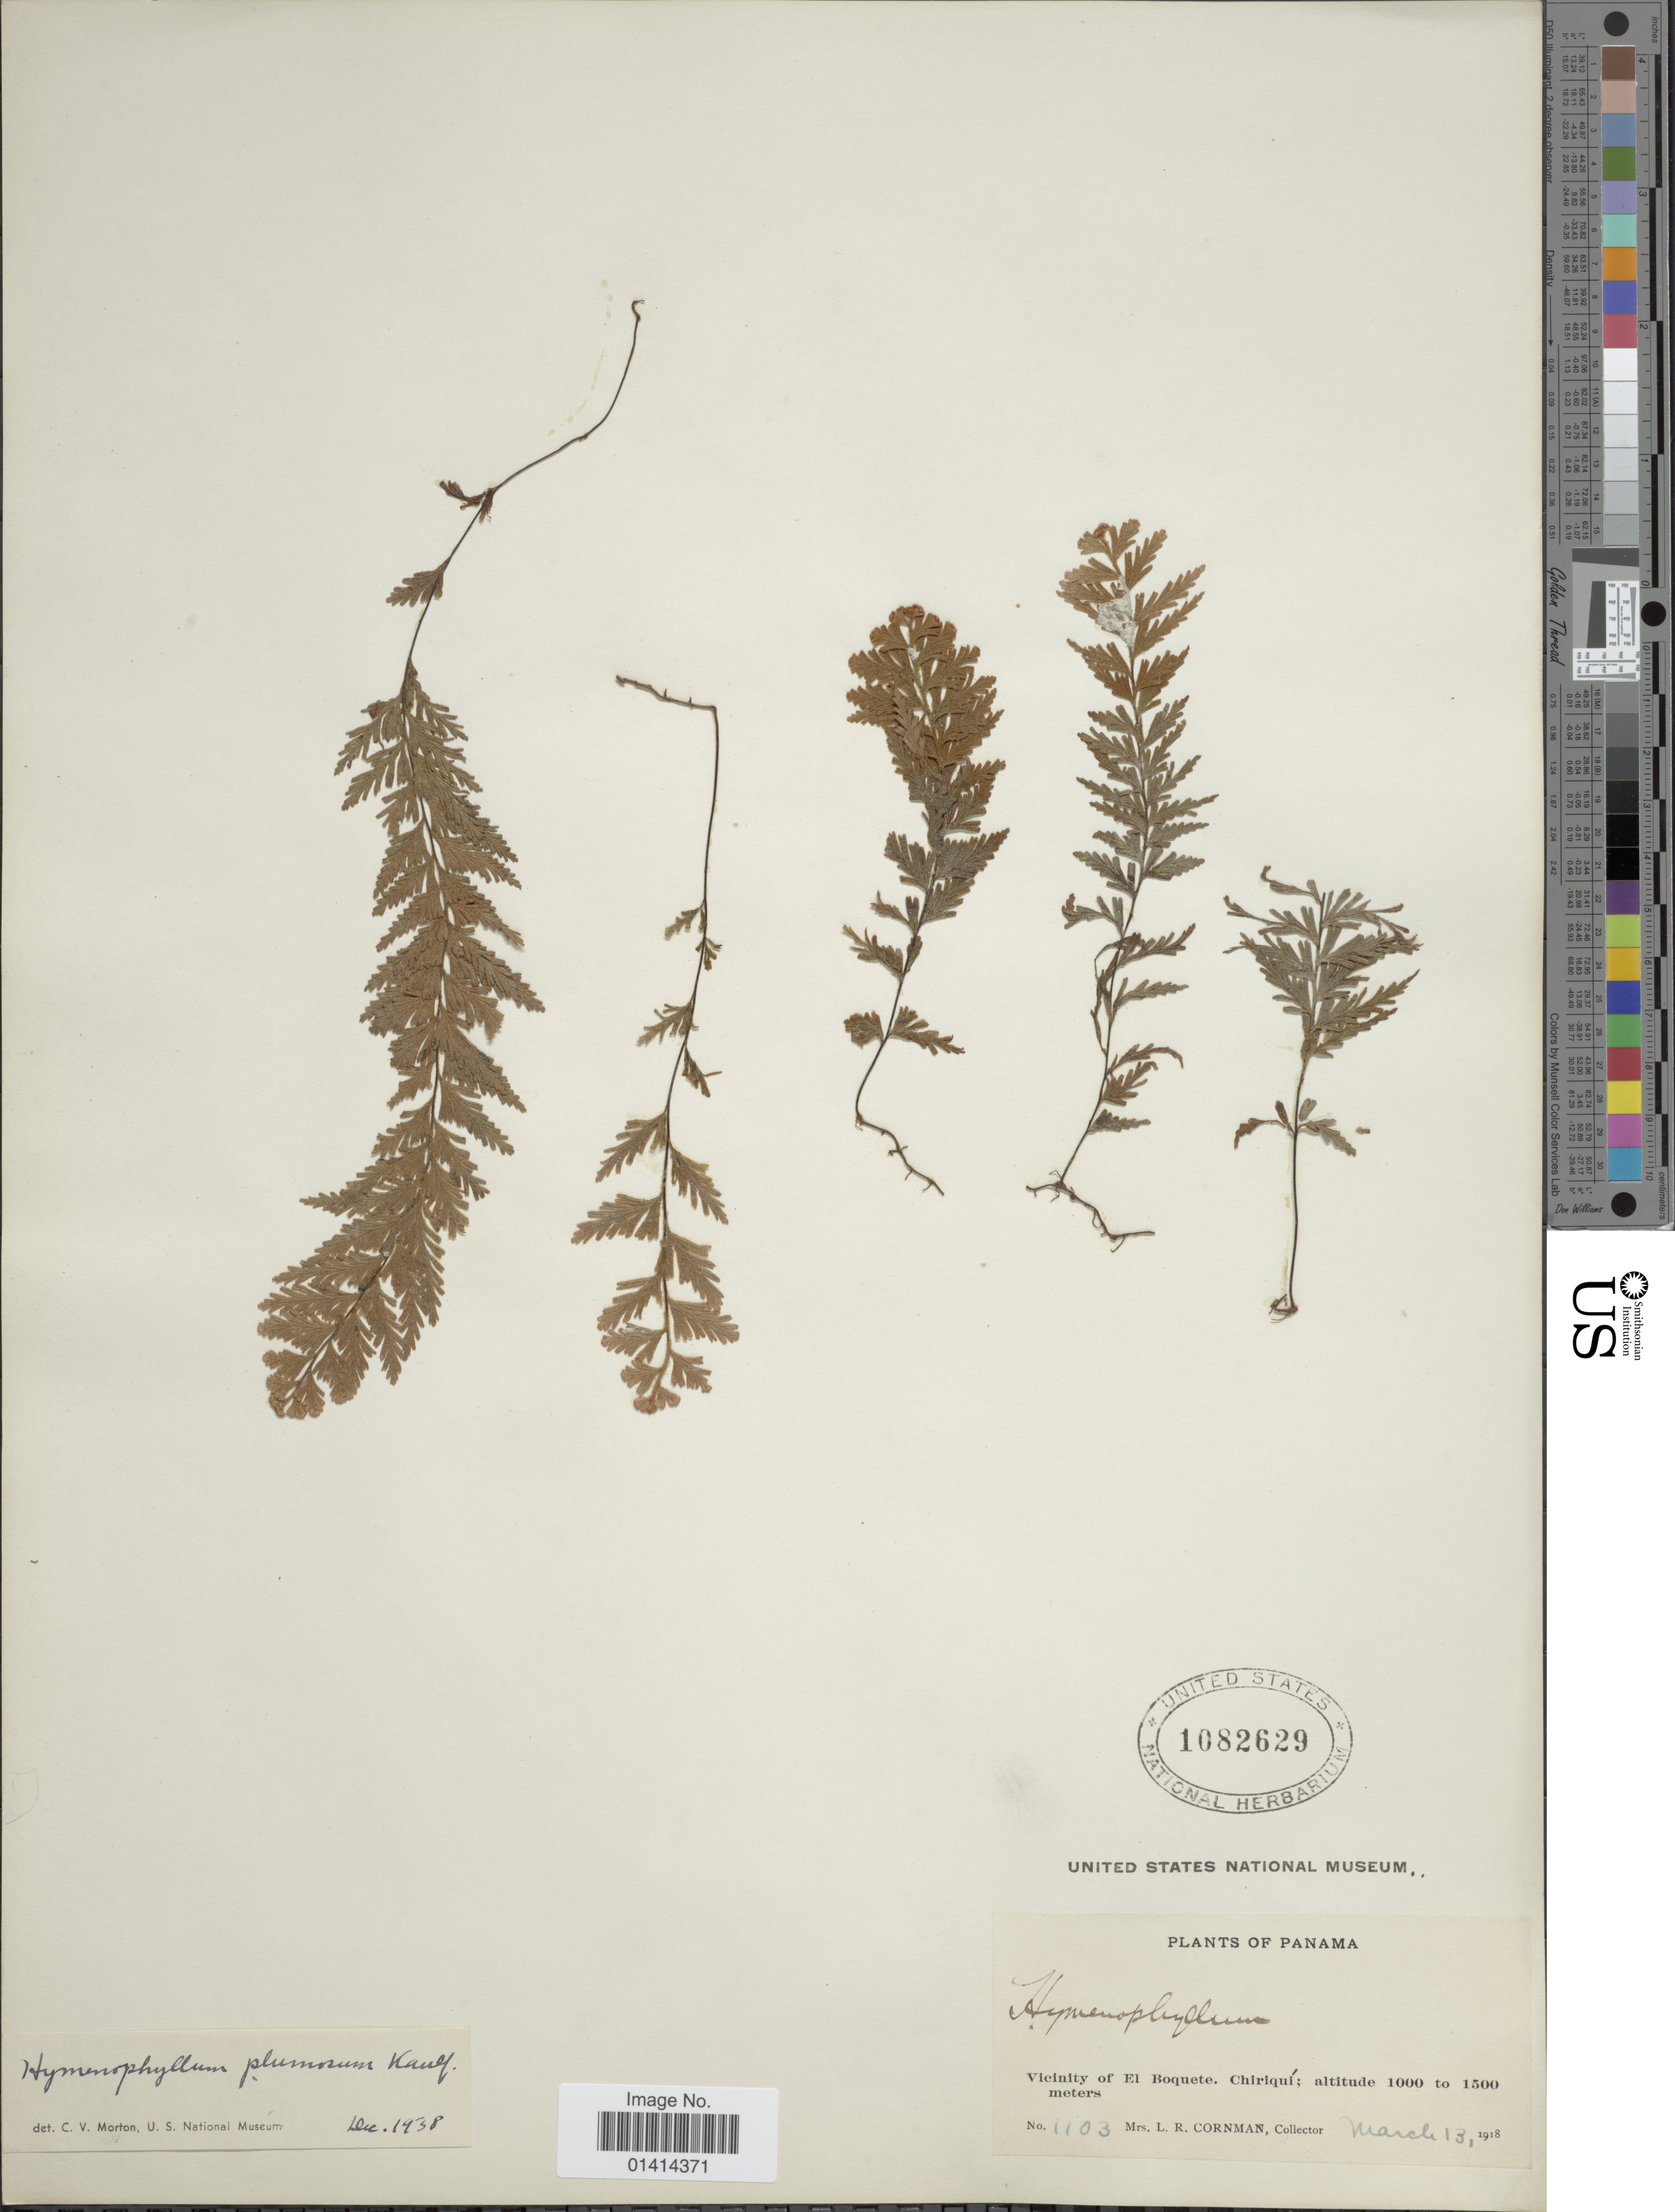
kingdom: Plantae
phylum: Tracheophyta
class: Polypodiopsida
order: Hymenophyllales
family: Hymenophyllaceae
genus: Hymenophyllum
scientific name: Hymenophyllum plumosum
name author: Kaulf.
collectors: L. Cornman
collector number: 1103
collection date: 1918-03-13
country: Panama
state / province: Chiriqui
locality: Vicinity of El Boquete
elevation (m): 1000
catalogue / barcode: US 1082629